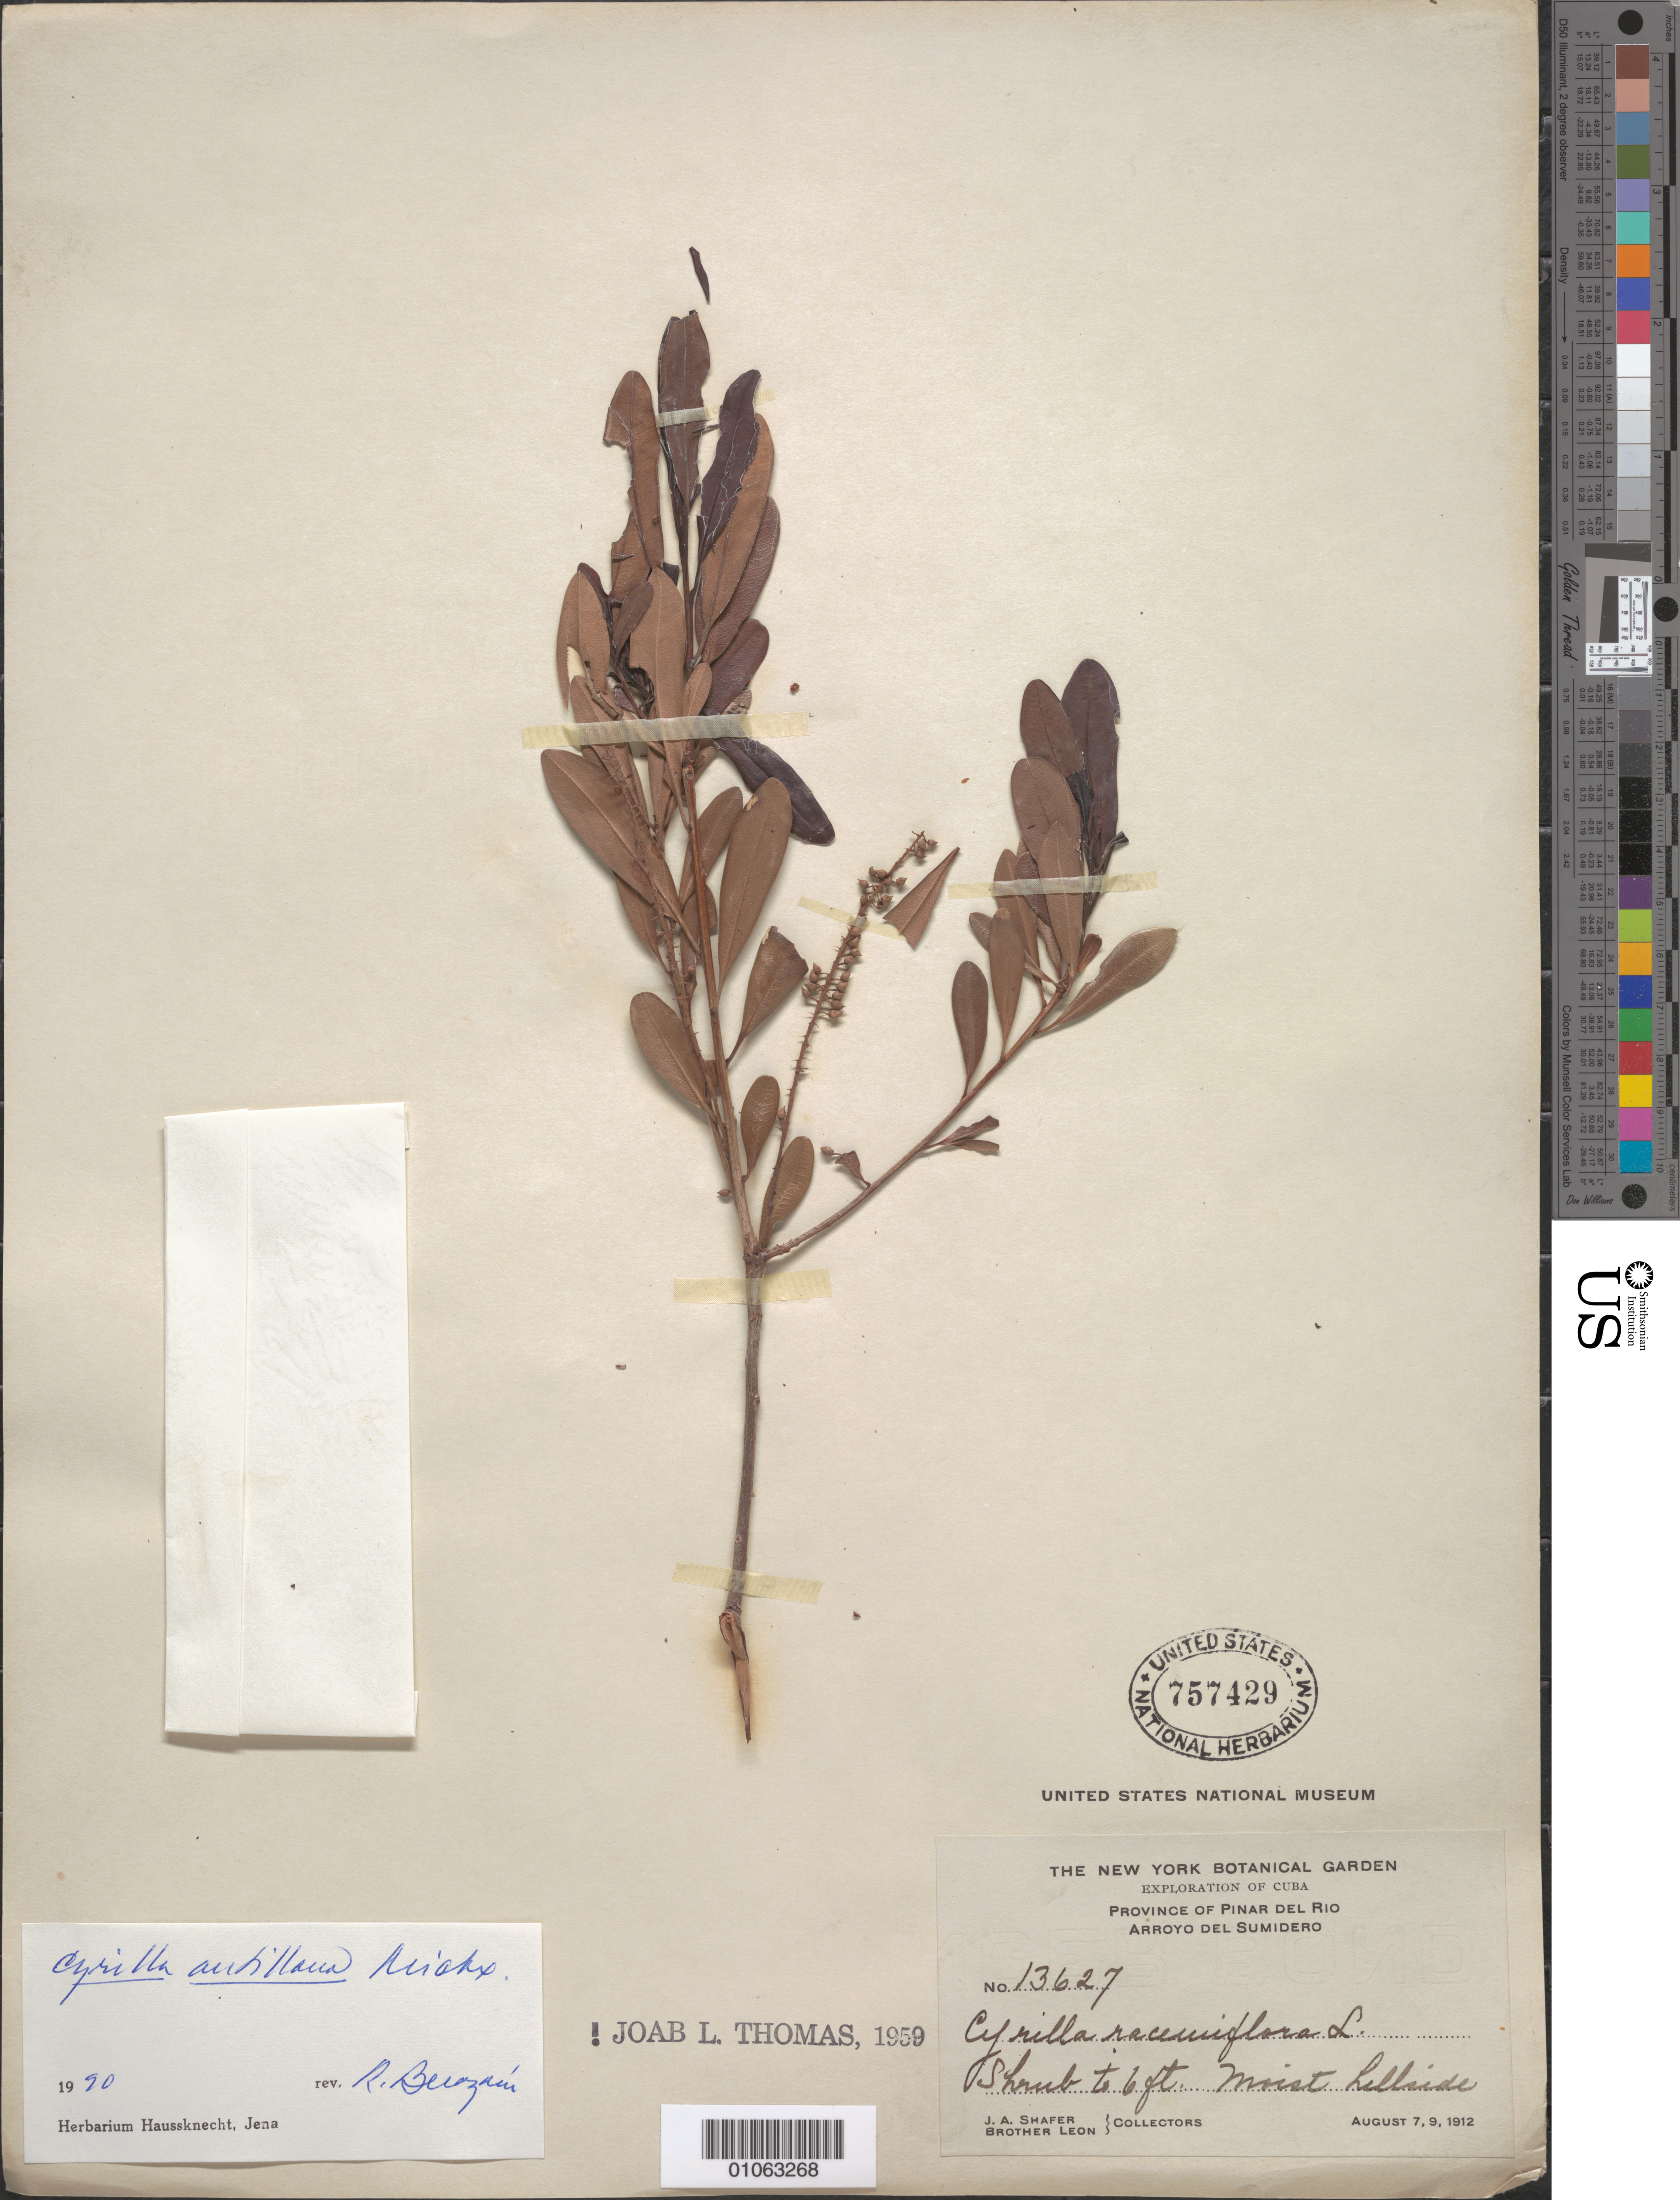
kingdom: Plantae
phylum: Tracheophyta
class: Magnoliopsida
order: Ericales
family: Cyrillaceae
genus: Cyrilla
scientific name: Cyrilla antillana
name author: Michx.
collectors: J. A. Shafer & Bro. León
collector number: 13627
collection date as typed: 07 Aug 1912 to 09 Aug 1912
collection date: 1912-08-07/1912-08-09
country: Cuba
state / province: Pinar del Rio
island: Cuba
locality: Arroyo del Sumidero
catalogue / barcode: US 757429